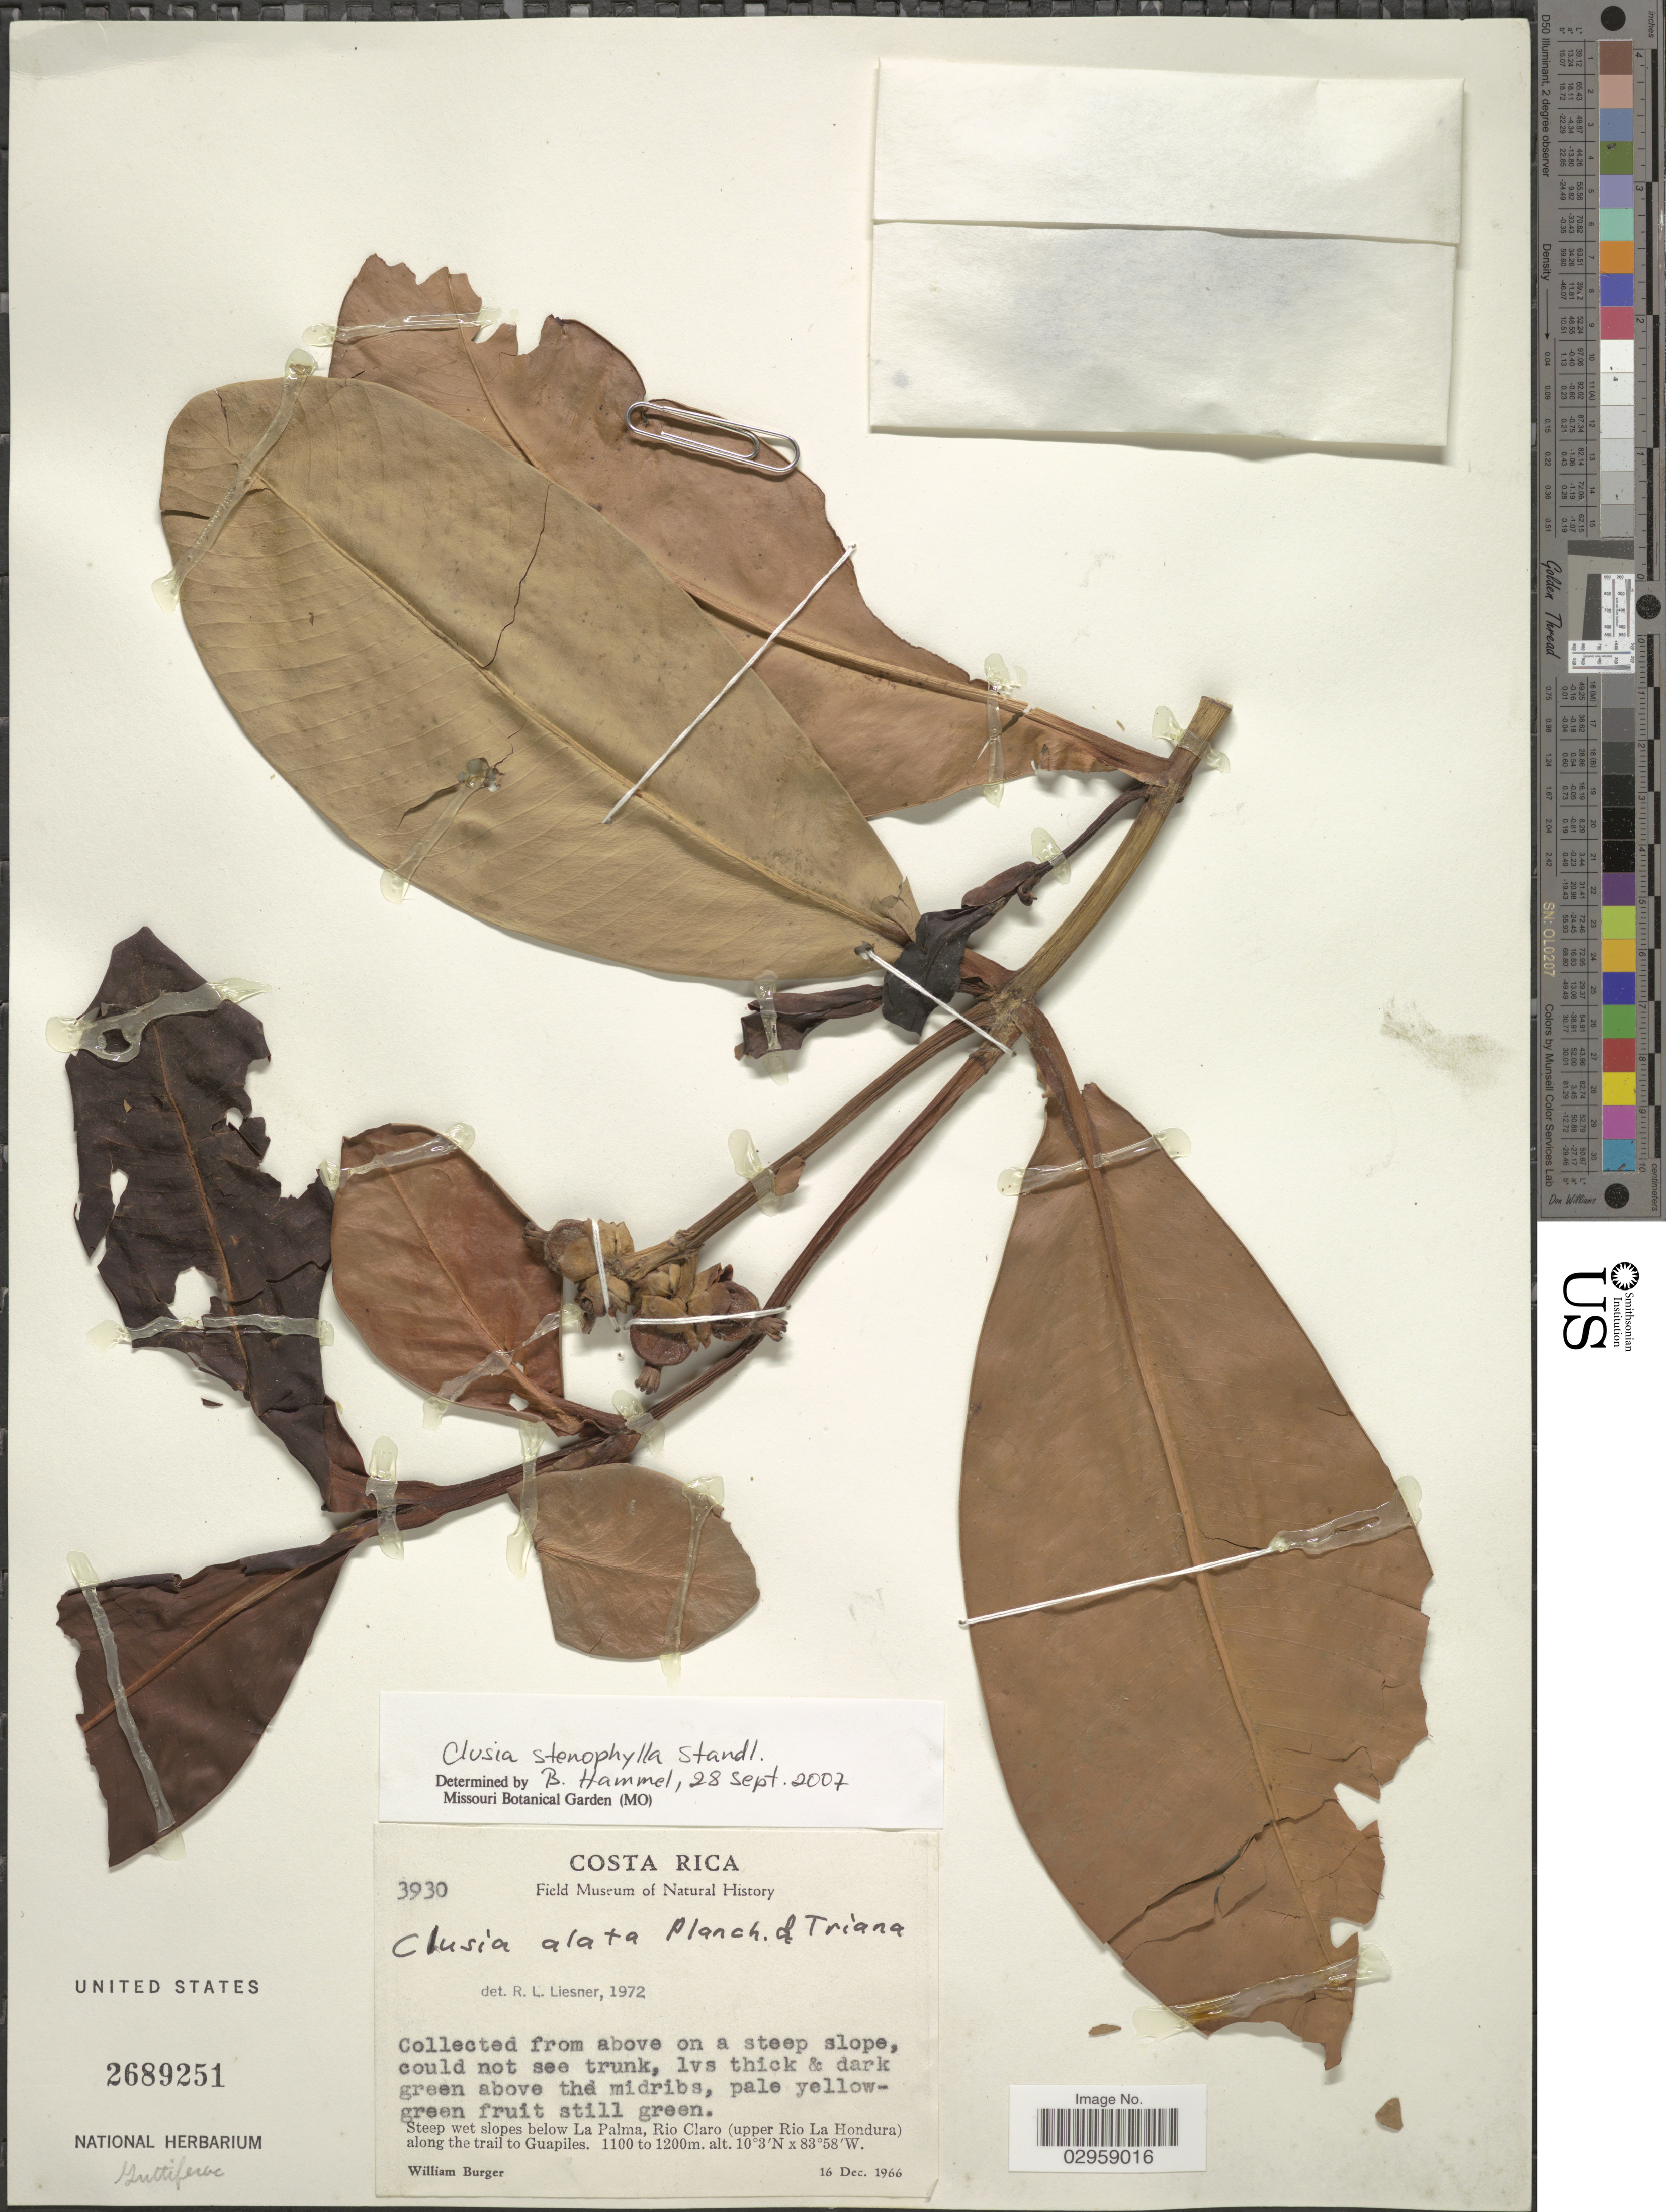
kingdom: Plantae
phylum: Tracheophyta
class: Magnoliopsida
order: Malpighiales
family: Clusiaceae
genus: Clusia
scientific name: Clusia stenophylla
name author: Standl.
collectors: W. Burger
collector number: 3930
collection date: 1966-12-16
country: Costa Rica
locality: Steep wet slopes below La Palma, Rio Claro (upper Rio La Hondura) along the trail to Guapiles.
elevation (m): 1100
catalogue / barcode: US 2689251